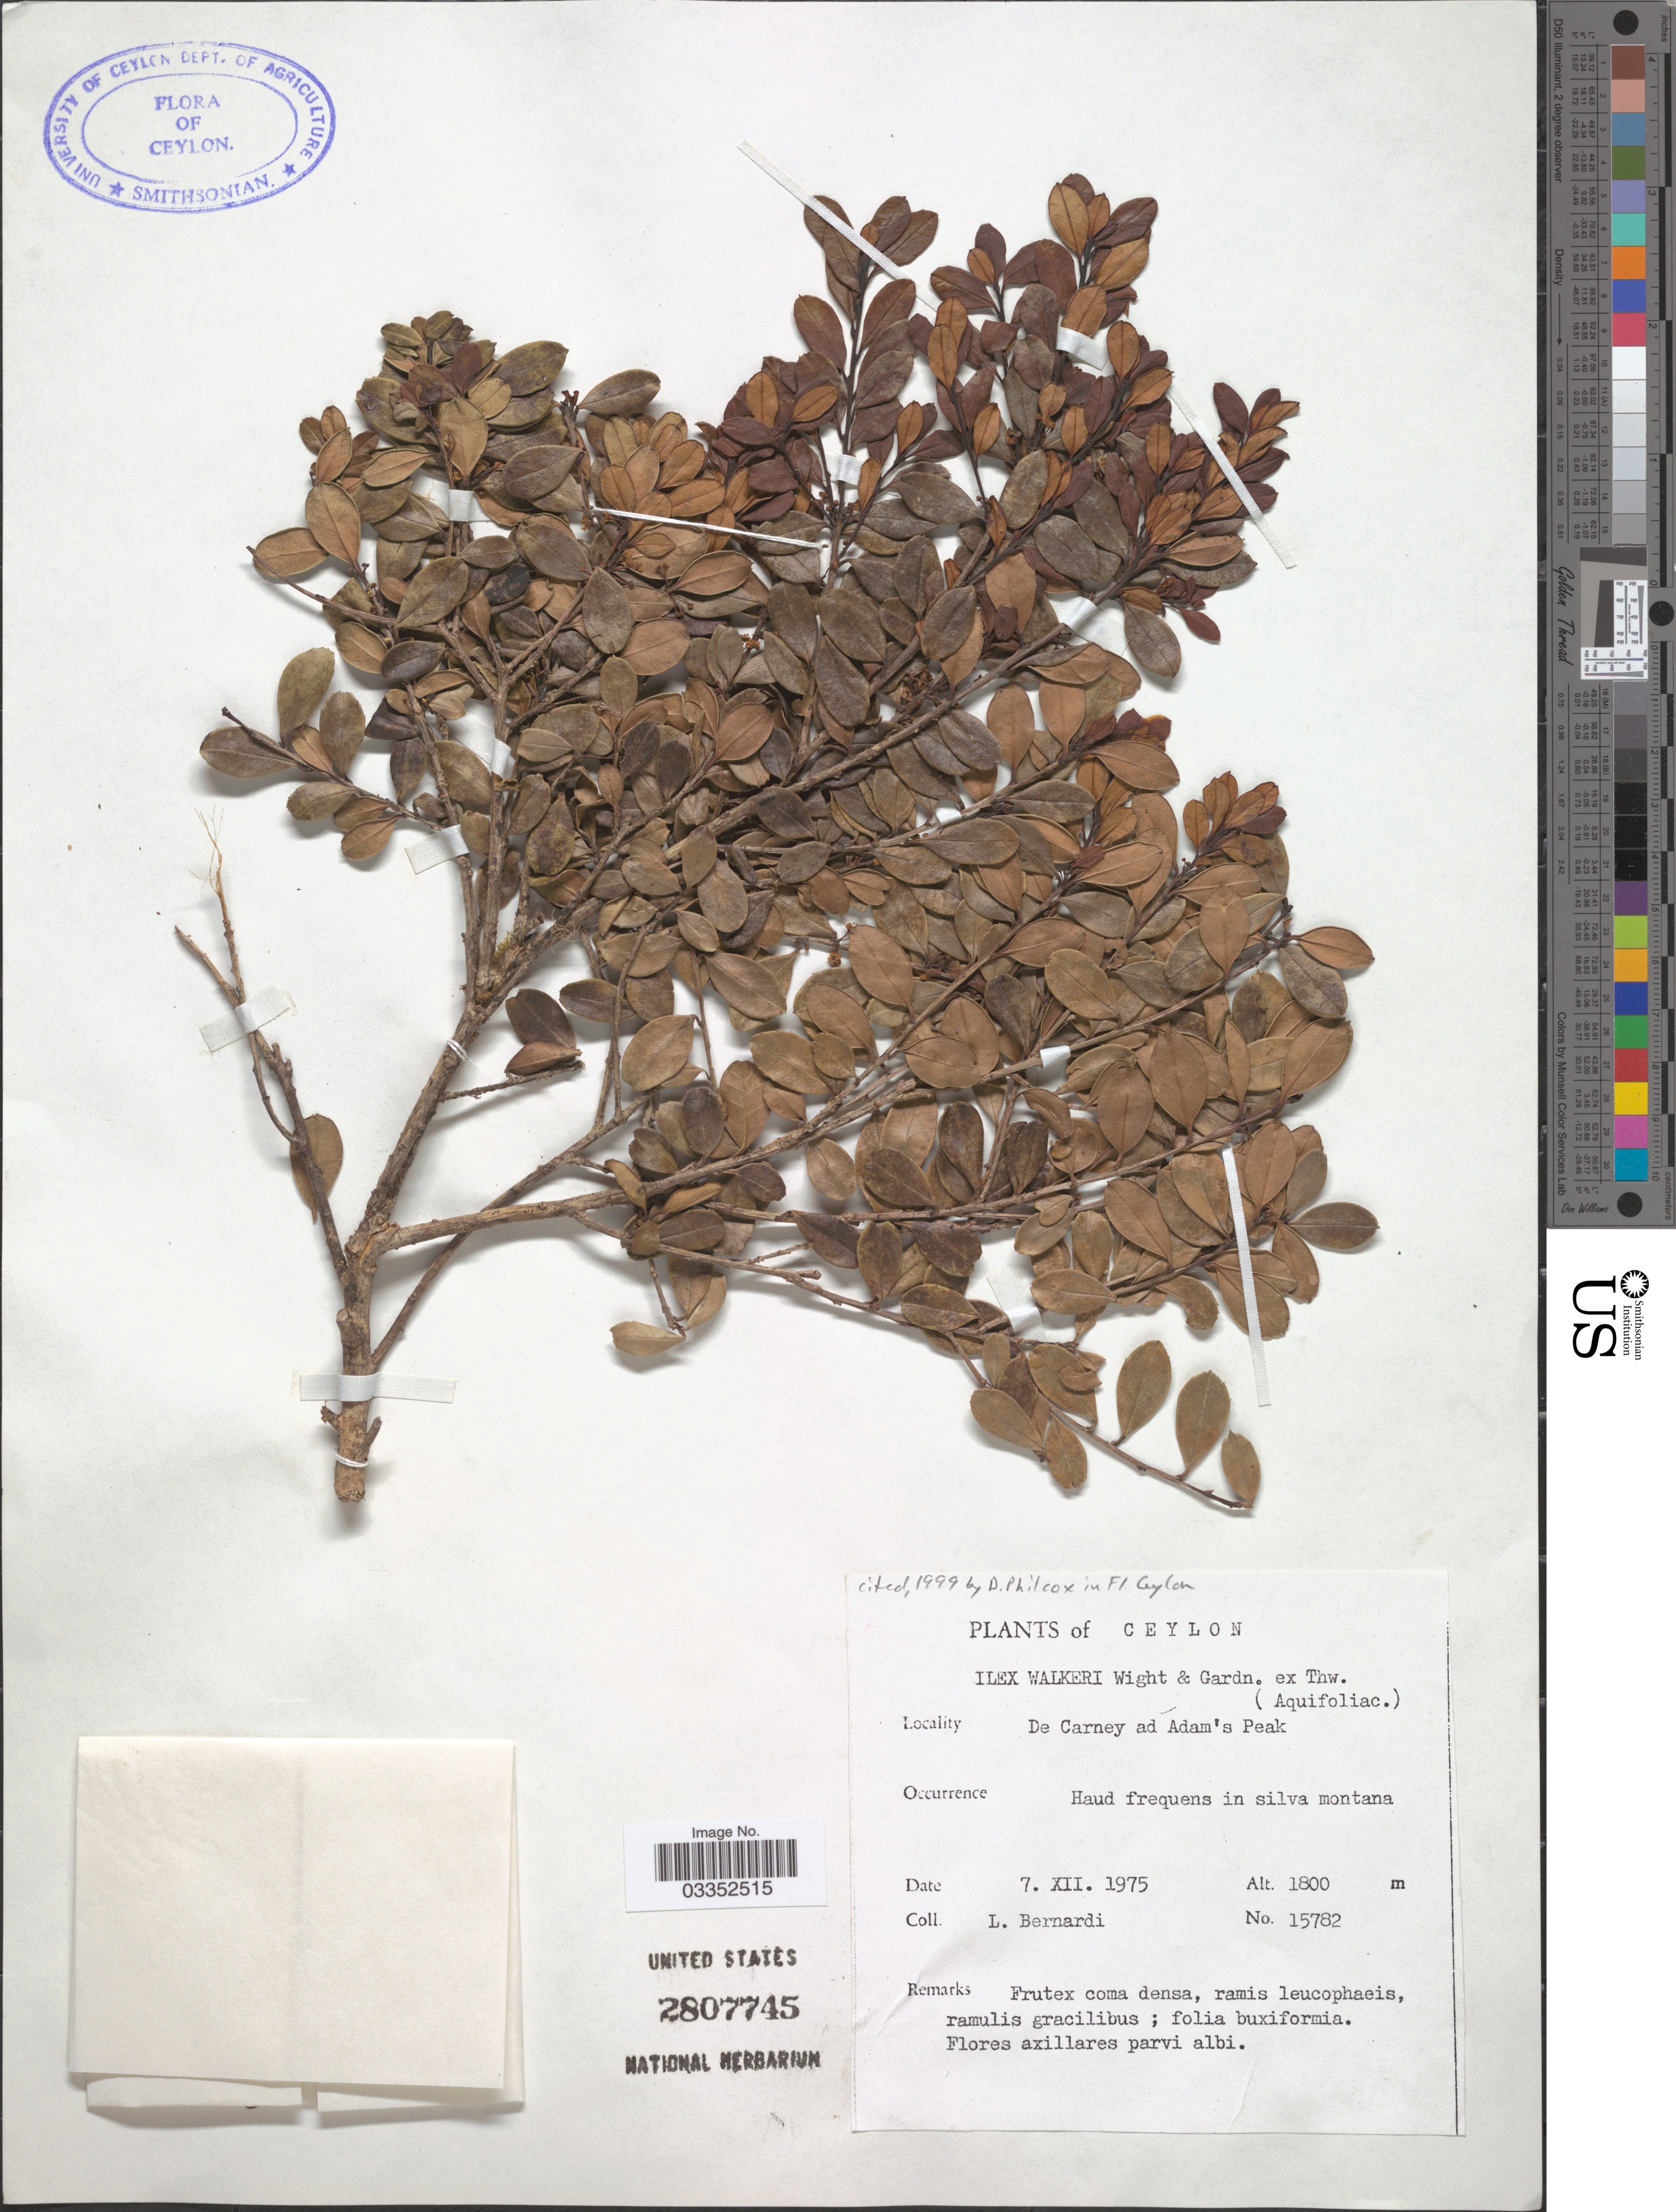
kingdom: Plantae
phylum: Tracheophyta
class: Magnoliopsida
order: Aquifoliales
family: Aquifoliaceae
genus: Ilex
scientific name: Ilex walkeri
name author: W. Wight & Gardner ex Thwaites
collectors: L. Bernardi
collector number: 15782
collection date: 1975-12-07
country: Sri Lanka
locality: Ceylon, De Carney ad Adam's Peak.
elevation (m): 1800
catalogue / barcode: US 2807745